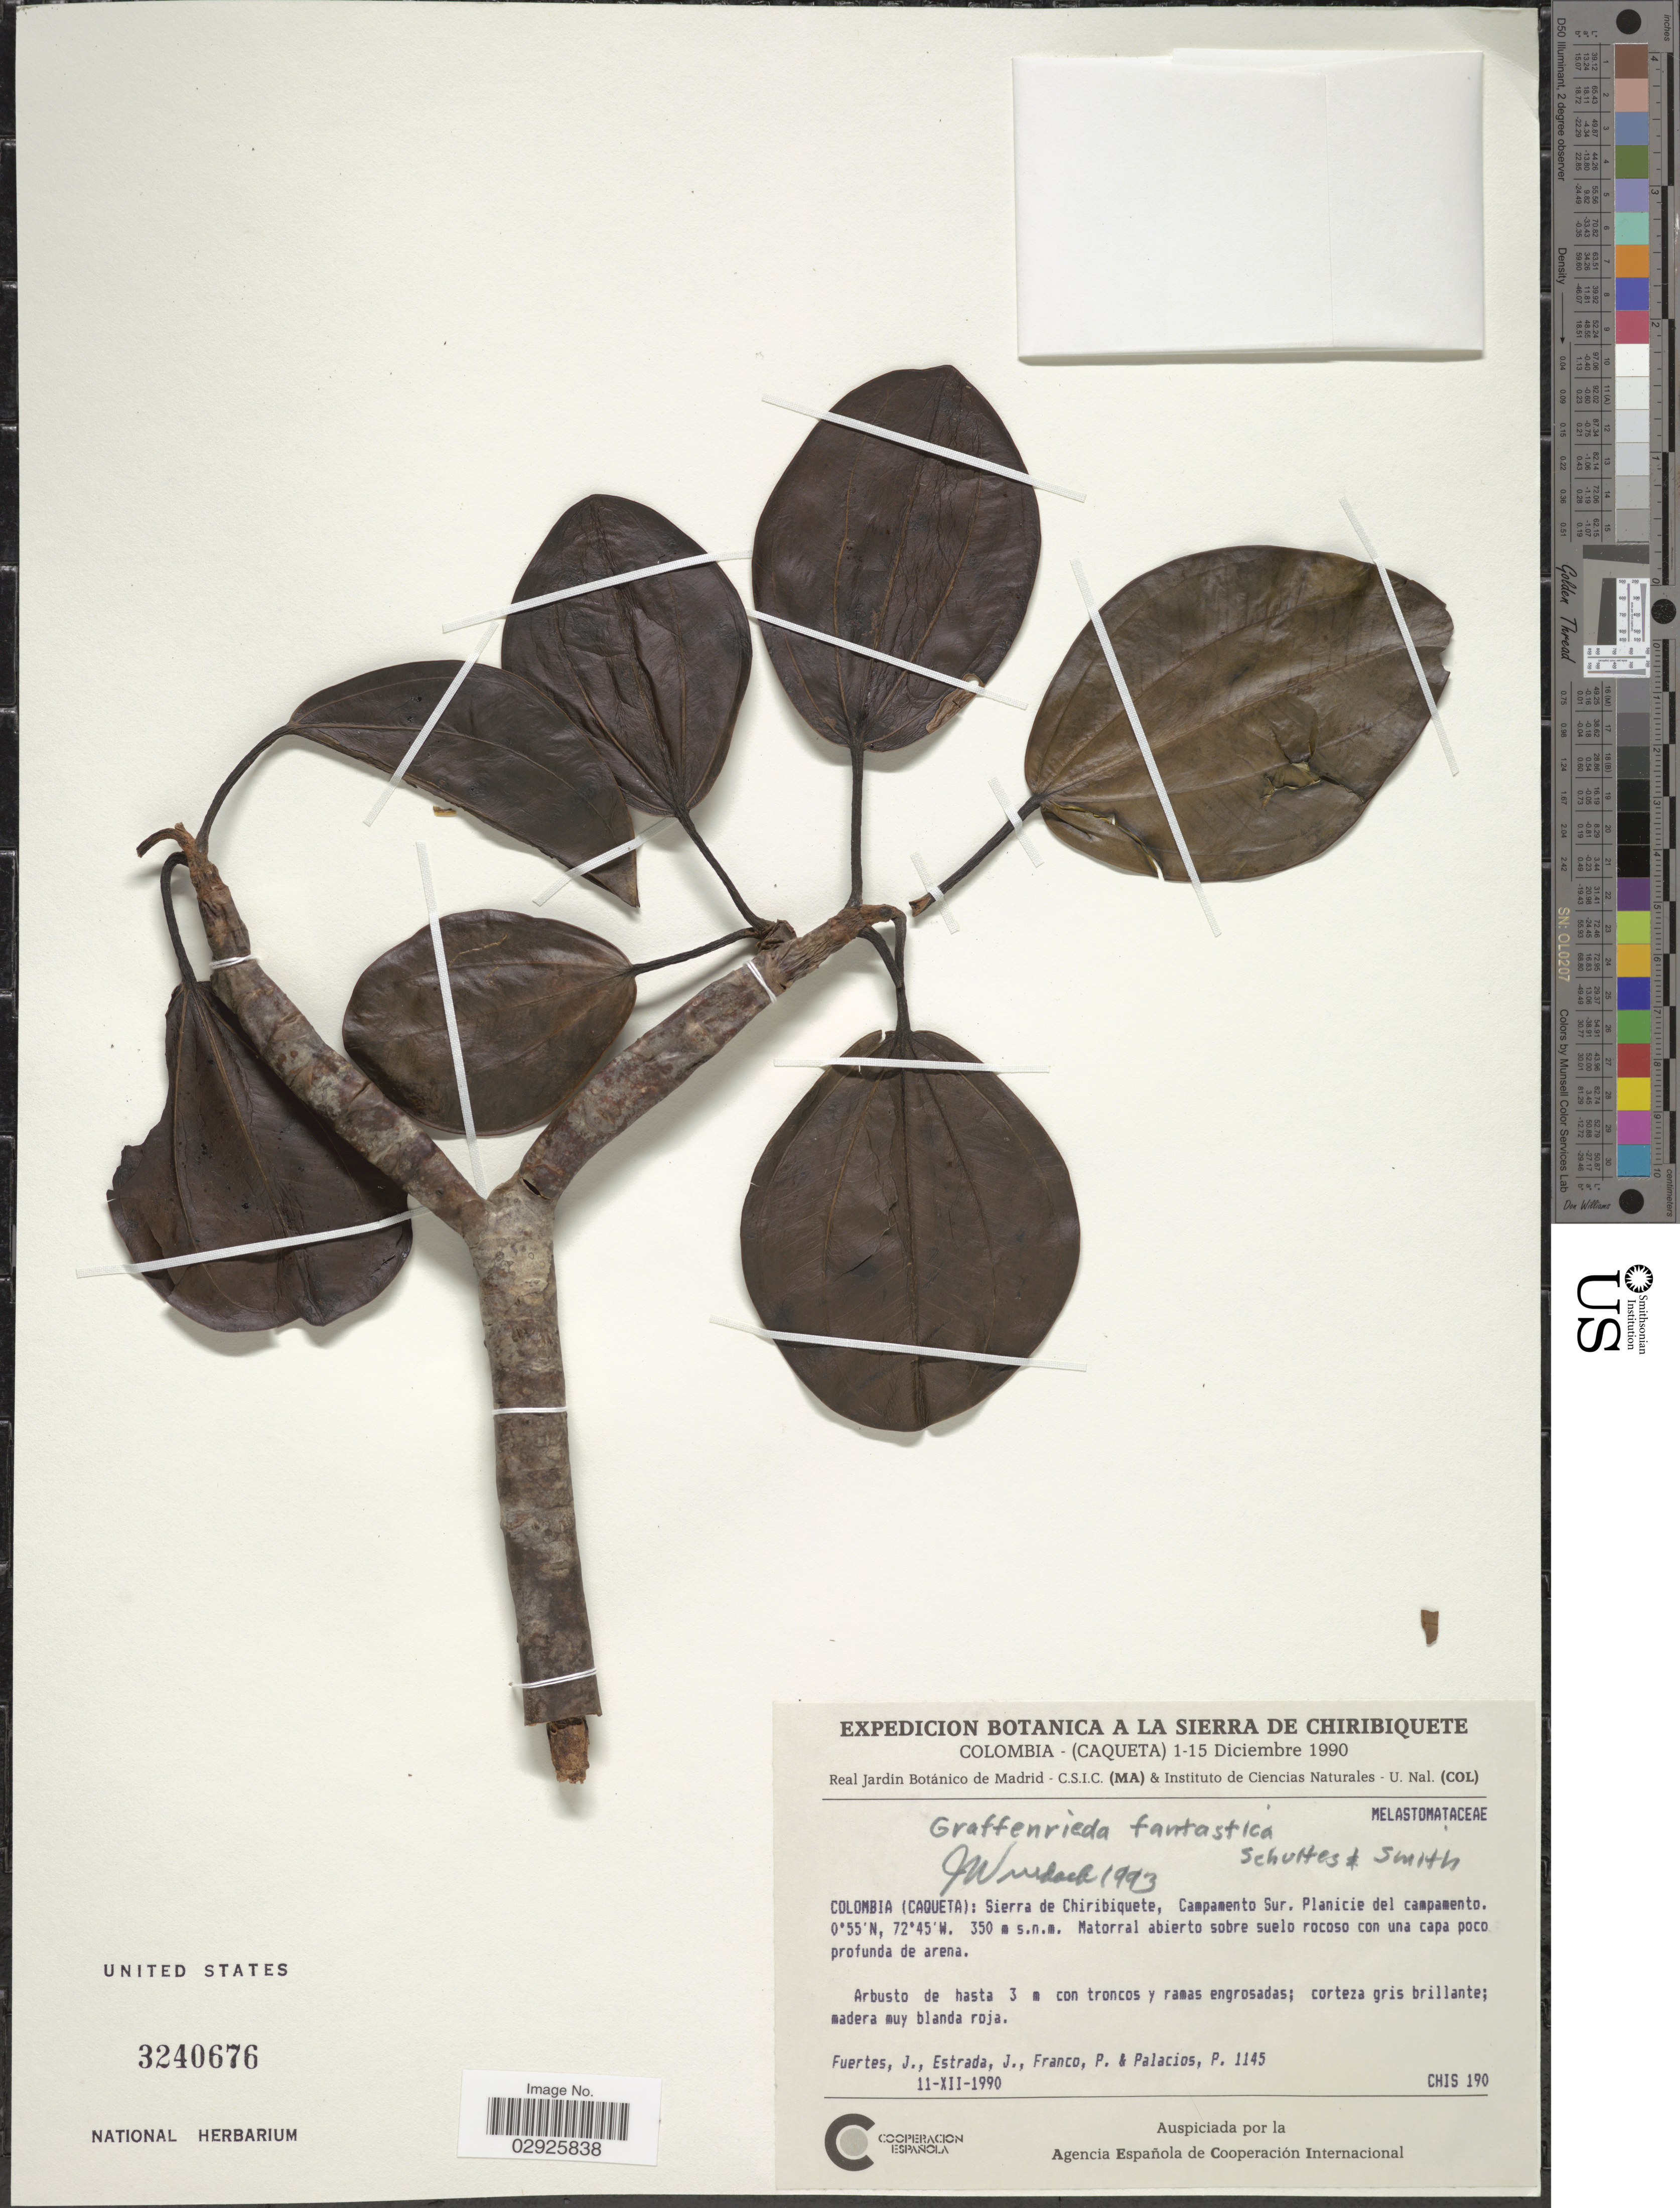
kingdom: Plantae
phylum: Tracheophyta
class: Magnoliopsida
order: Myrtales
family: Melastomataceae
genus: Graffenrieda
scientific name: Graffenrieda fantastica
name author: R.E. Schult. & L.B. Sm.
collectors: J. Fuertes, J. Estrada, P. Franco & P. Palacios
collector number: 1145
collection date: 1990-12-11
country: Colombia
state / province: Caquetá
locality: Sierra de Chiribiquete, Campamento Sur. Planicie del campamento.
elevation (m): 350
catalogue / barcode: US 3240676